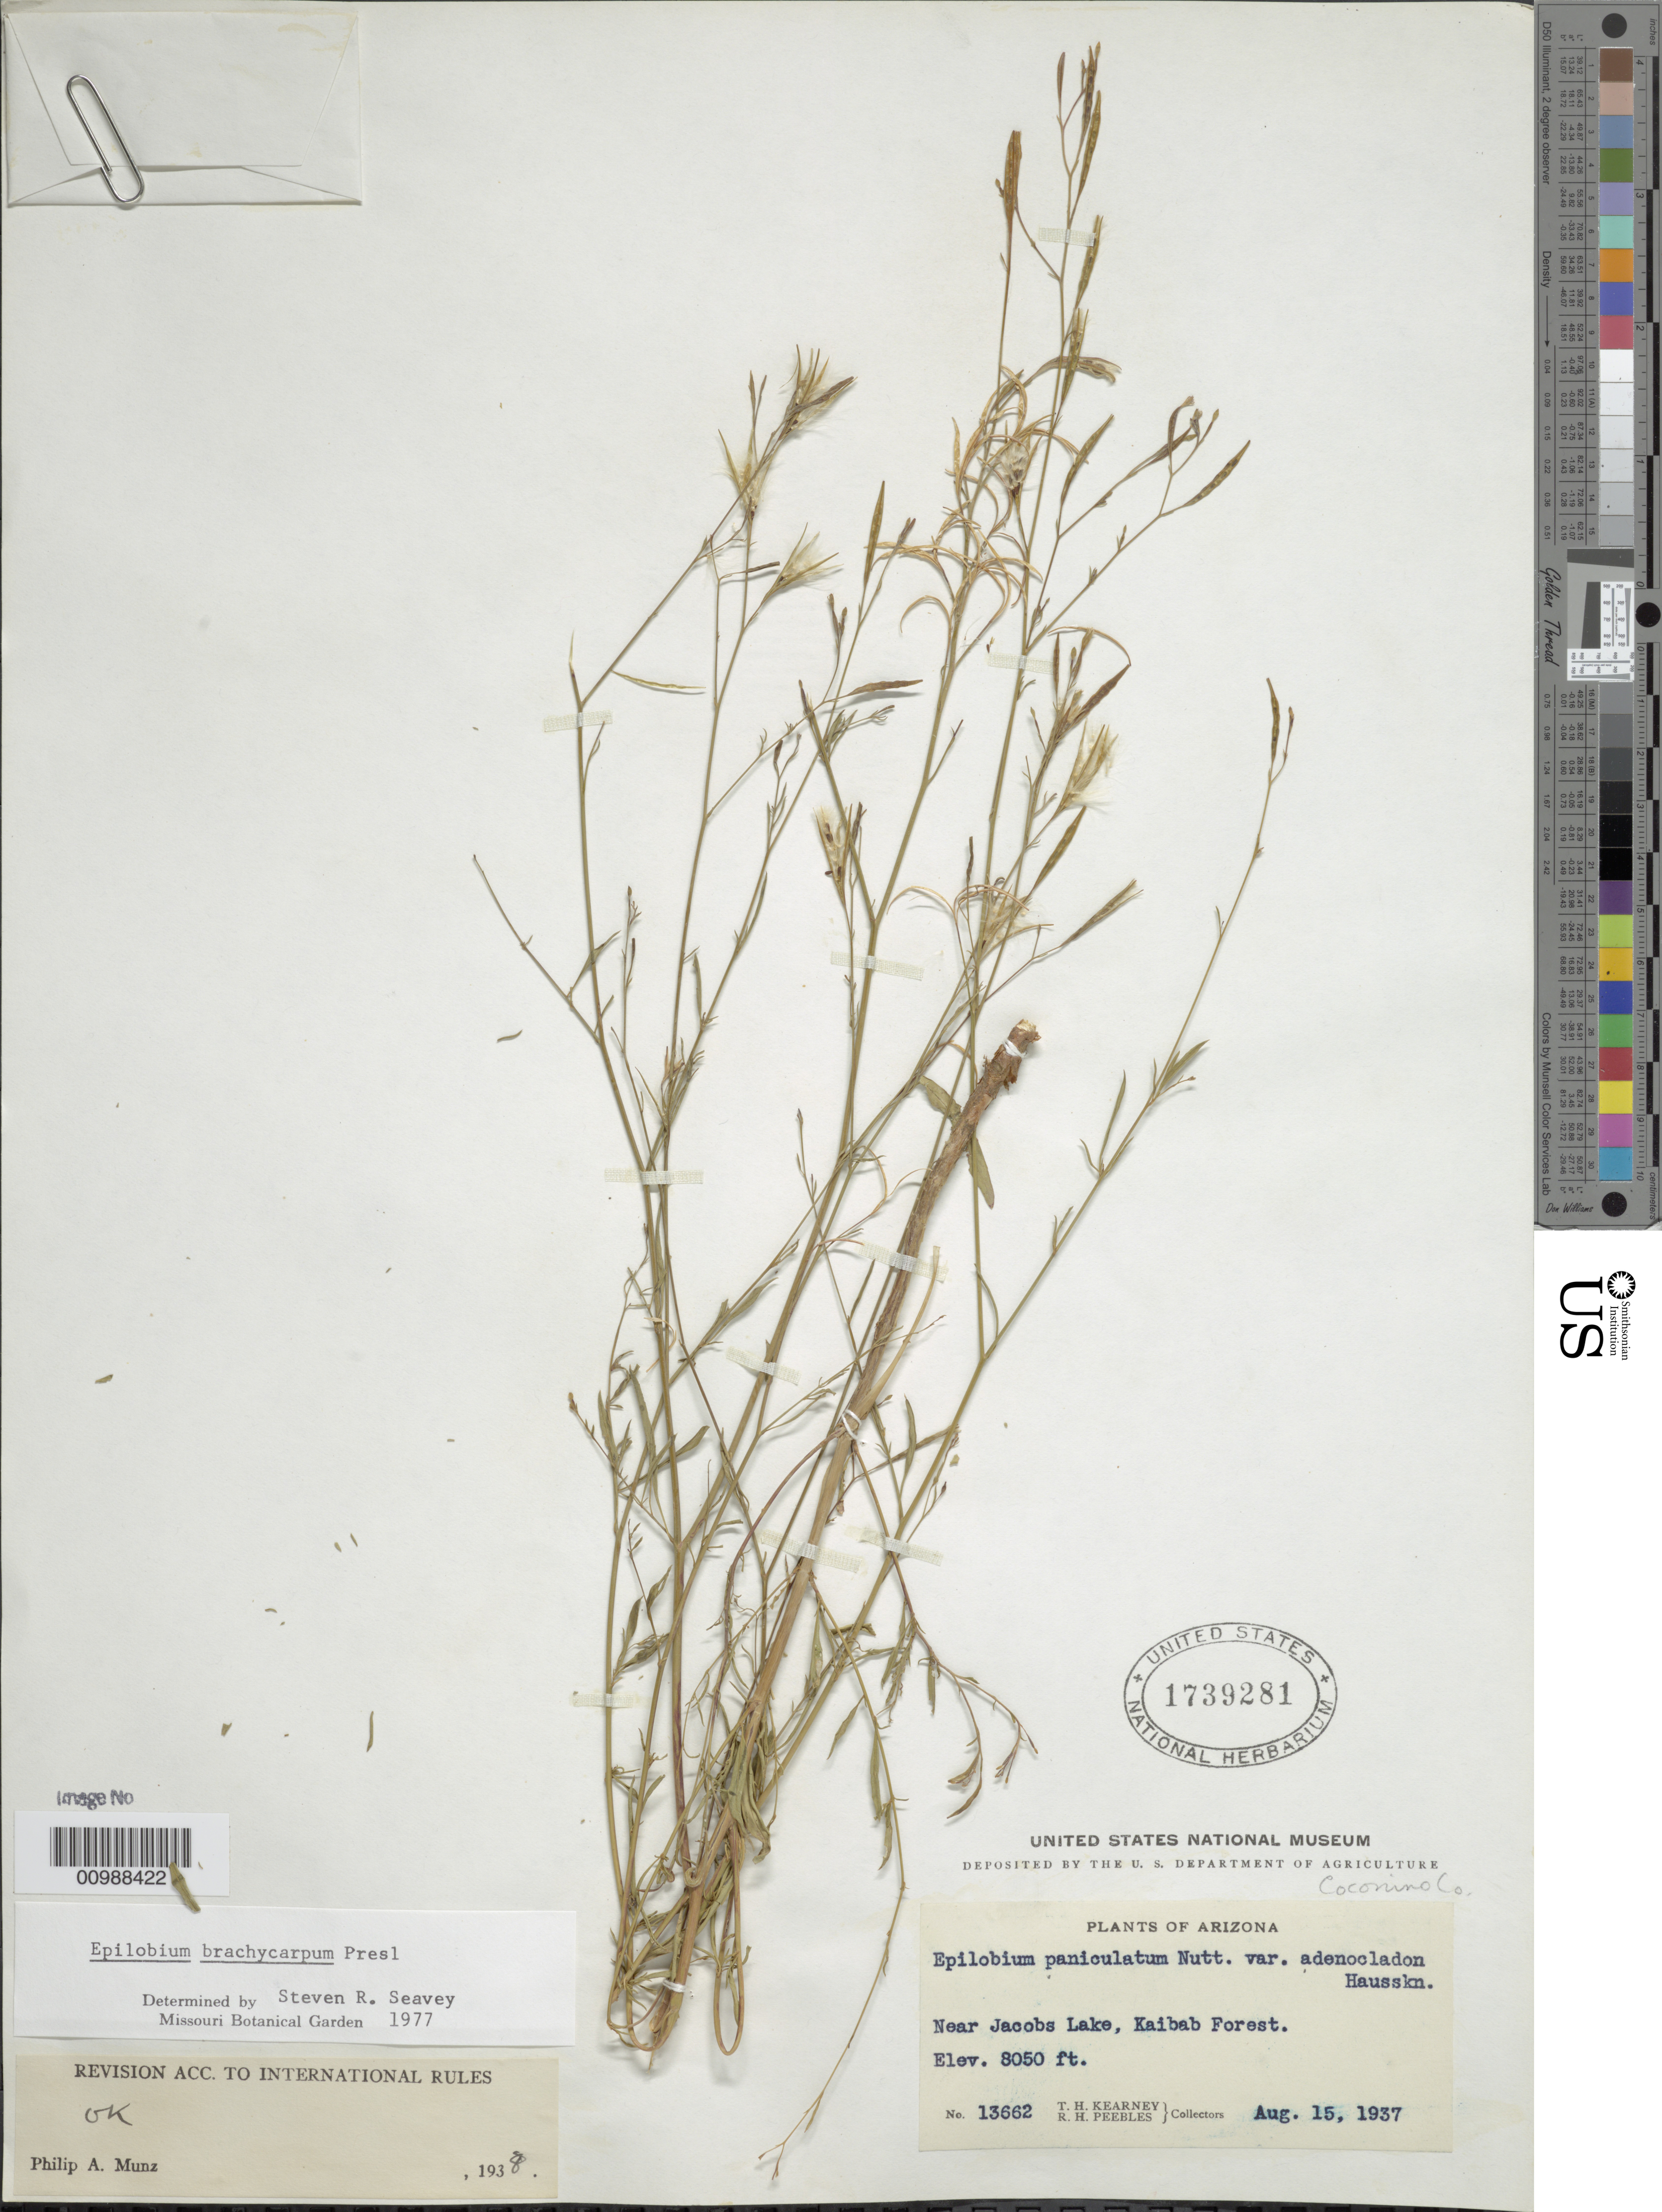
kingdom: Plantae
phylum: Tracheophyta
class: Magnoliopsida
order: Myrtales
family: Onagraceae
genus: Epilobium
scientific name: Epilobium brachycarpum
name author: C. Presl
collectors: T. H. Kearney & R. H. Peebles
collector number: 13662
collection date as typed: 15 Aug 1937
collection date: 1937-08-15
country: United States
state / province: Arizona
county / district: Coconino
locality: Near Jacobs Lake, Kaibab Forest.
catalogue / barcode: US 1739281